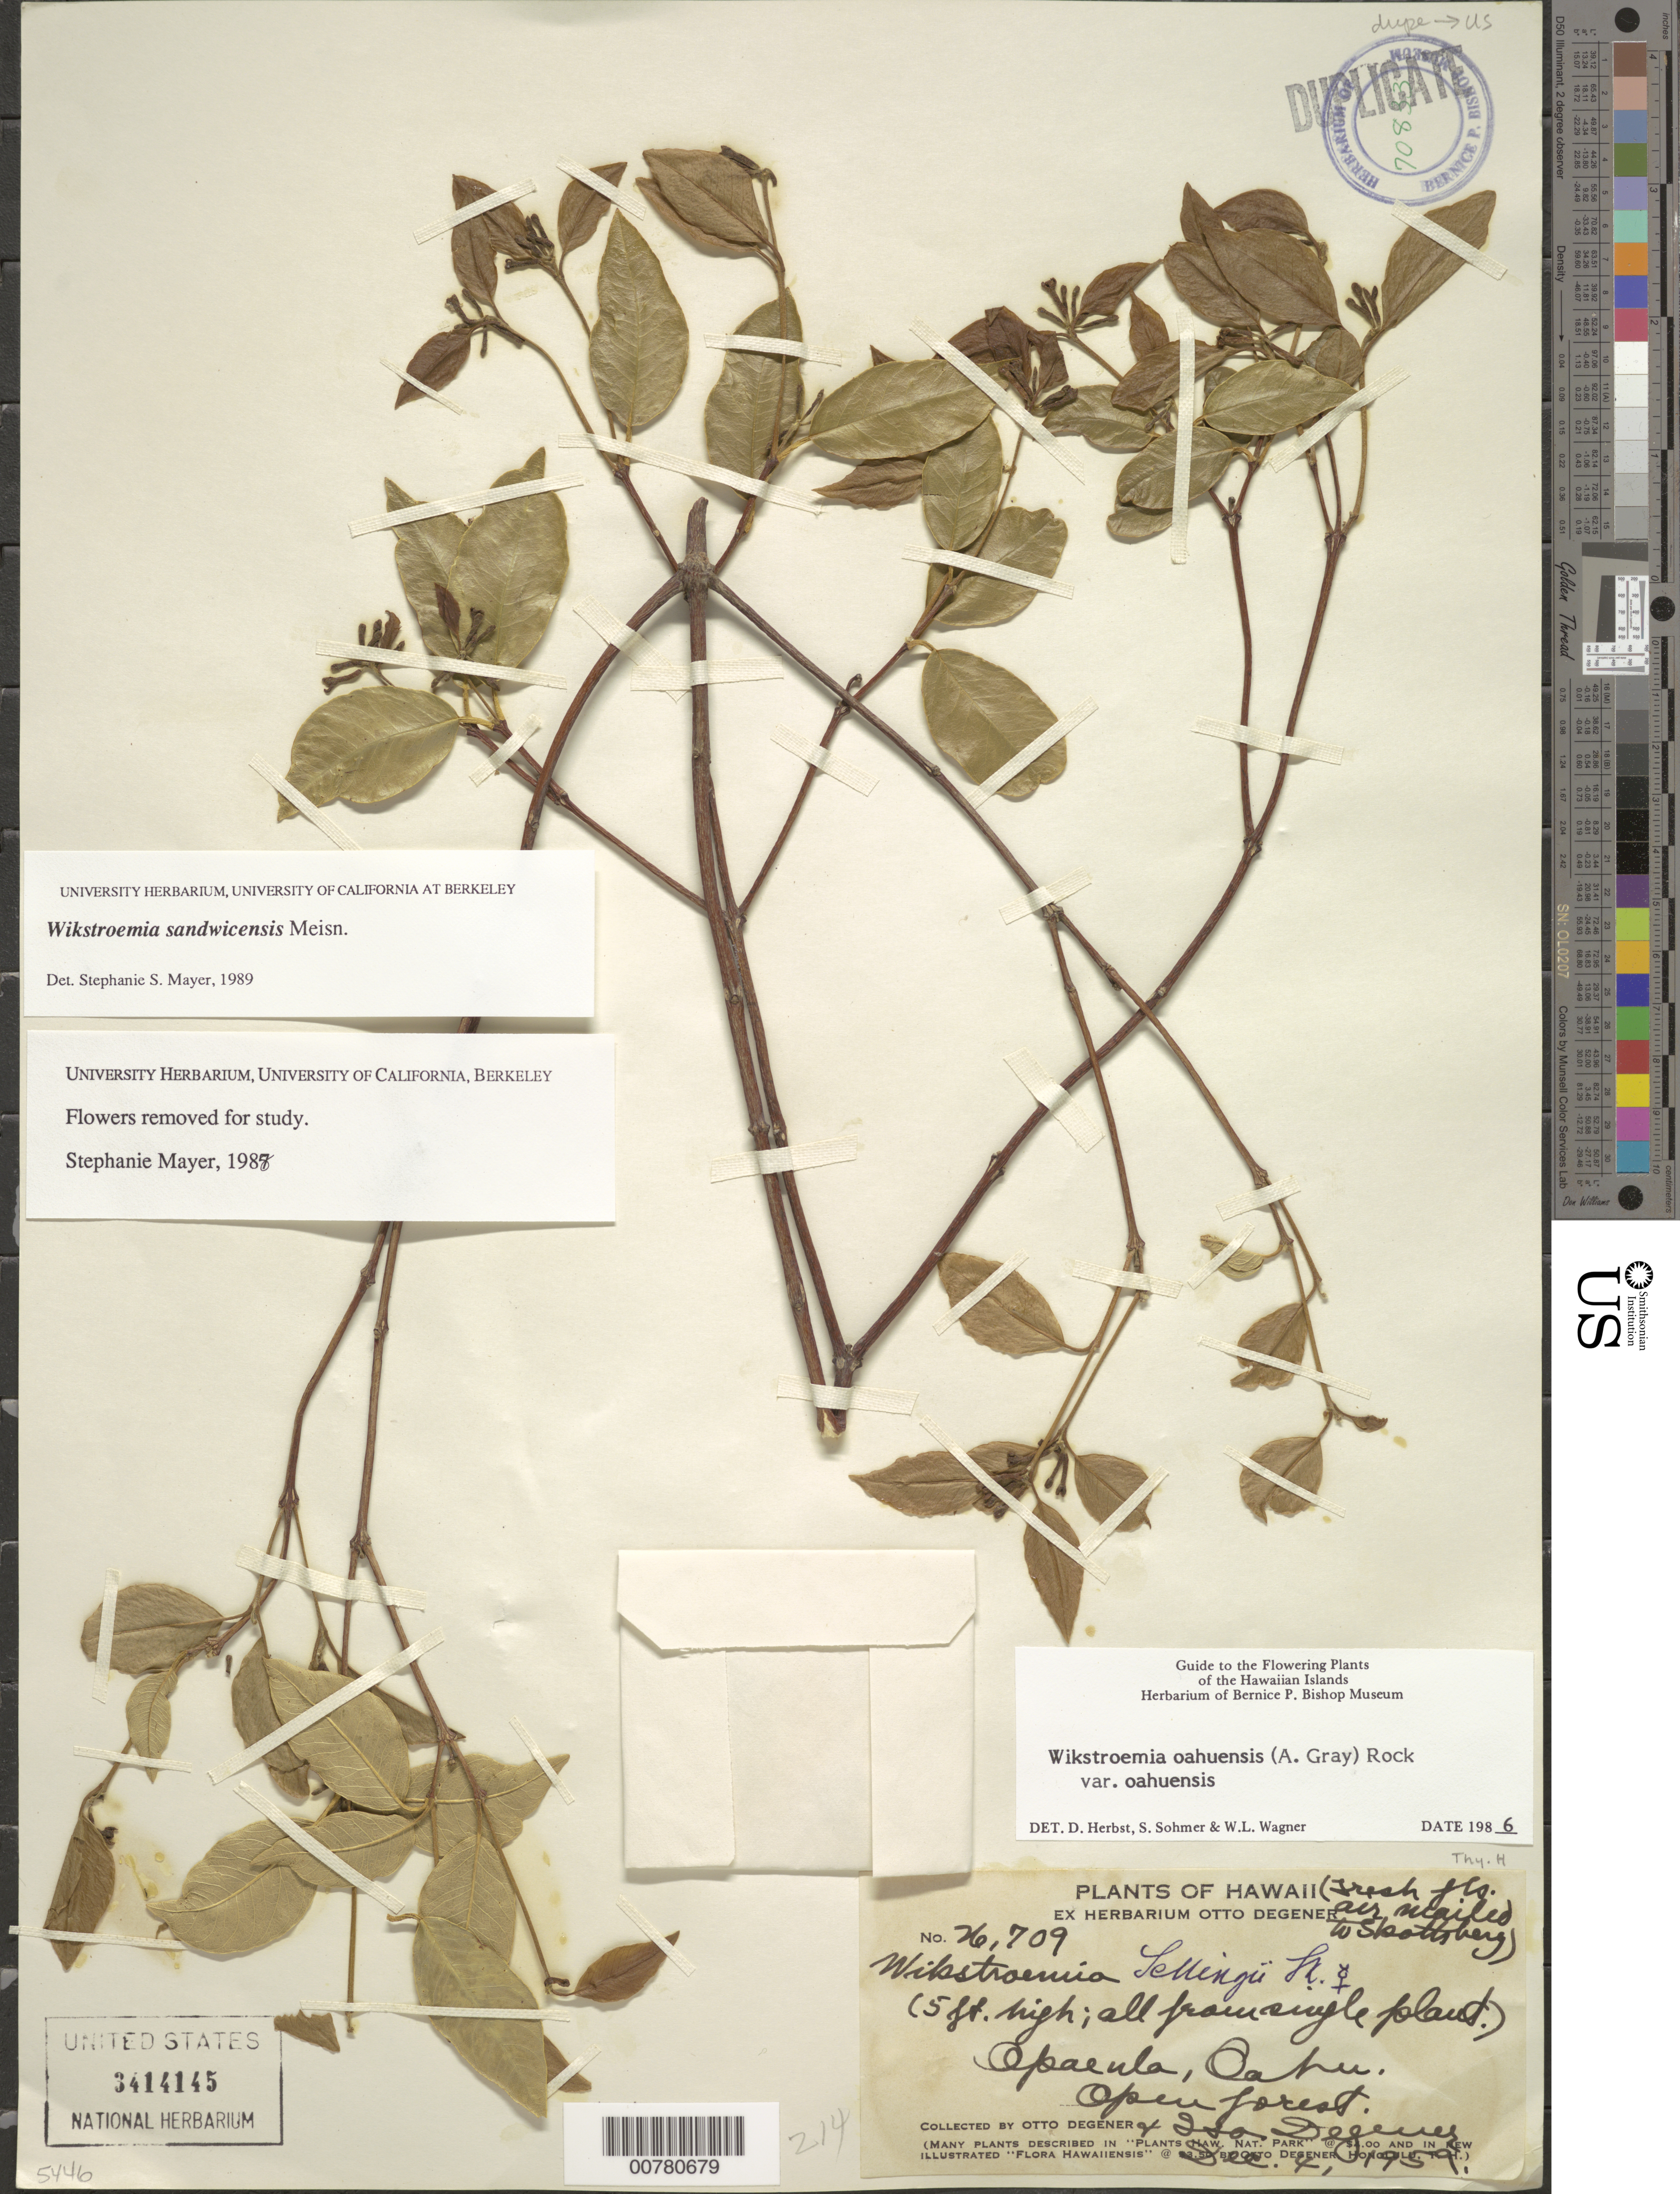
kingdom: Plantae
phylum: Tracheophyta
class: Magnoliopsida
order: Malvales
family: Thymelaeaceae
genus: Wikstroemia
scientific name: Wikstroemia sandwicensis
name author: Meisn.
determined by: Mayer, S. S.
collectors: O. Degener & I. Degener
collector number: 26709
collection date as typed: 4 Dec 1959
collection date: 1959-12-04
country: United States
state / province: Hawaii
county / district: Honolulu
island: Oahu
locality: Opaeula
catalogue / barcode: US 3414145